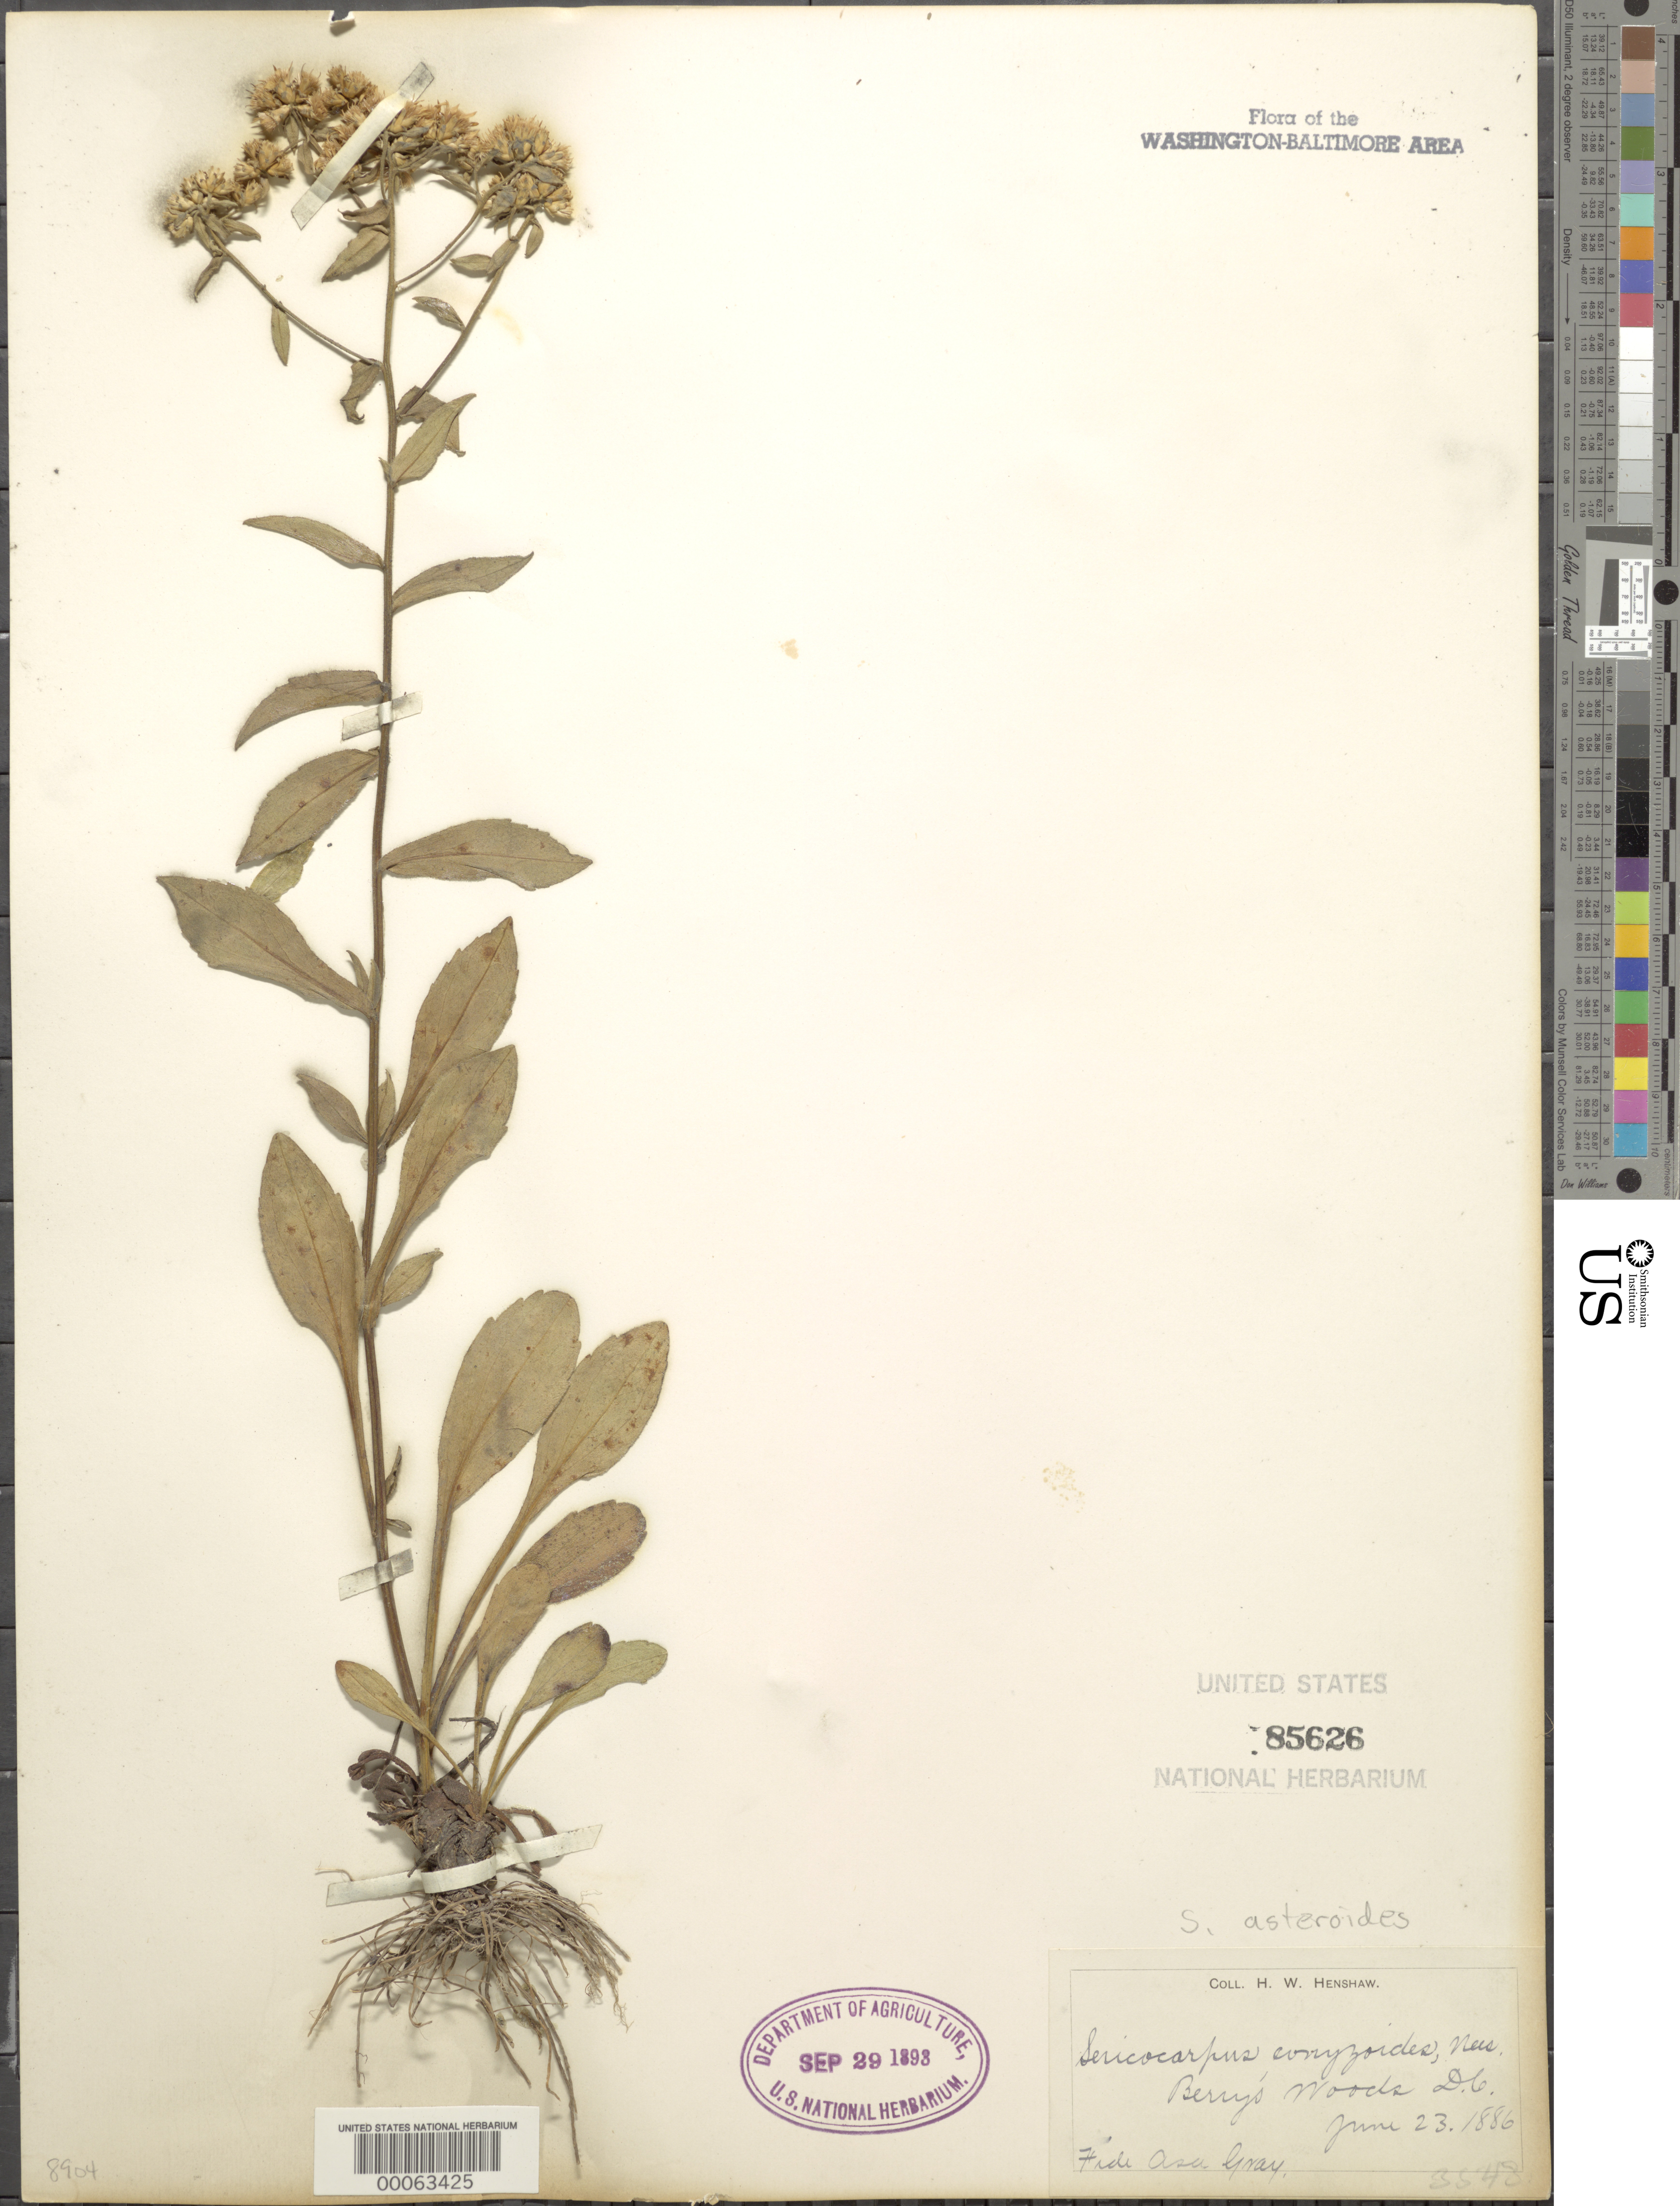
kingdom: Plantae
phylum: Tracheophyta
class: Magnoliopsida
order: Asterales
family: Asteraceae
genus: Sericocarpus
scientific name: Sericocarpus asteroides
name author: (L.) Britton, Stearns & Poggenb.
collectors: H. Henshaw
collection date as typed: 23 Jun 1886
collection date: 1886-06-23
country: United States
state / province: District of Columbia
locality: Berrys Woods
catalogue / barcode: US 85626